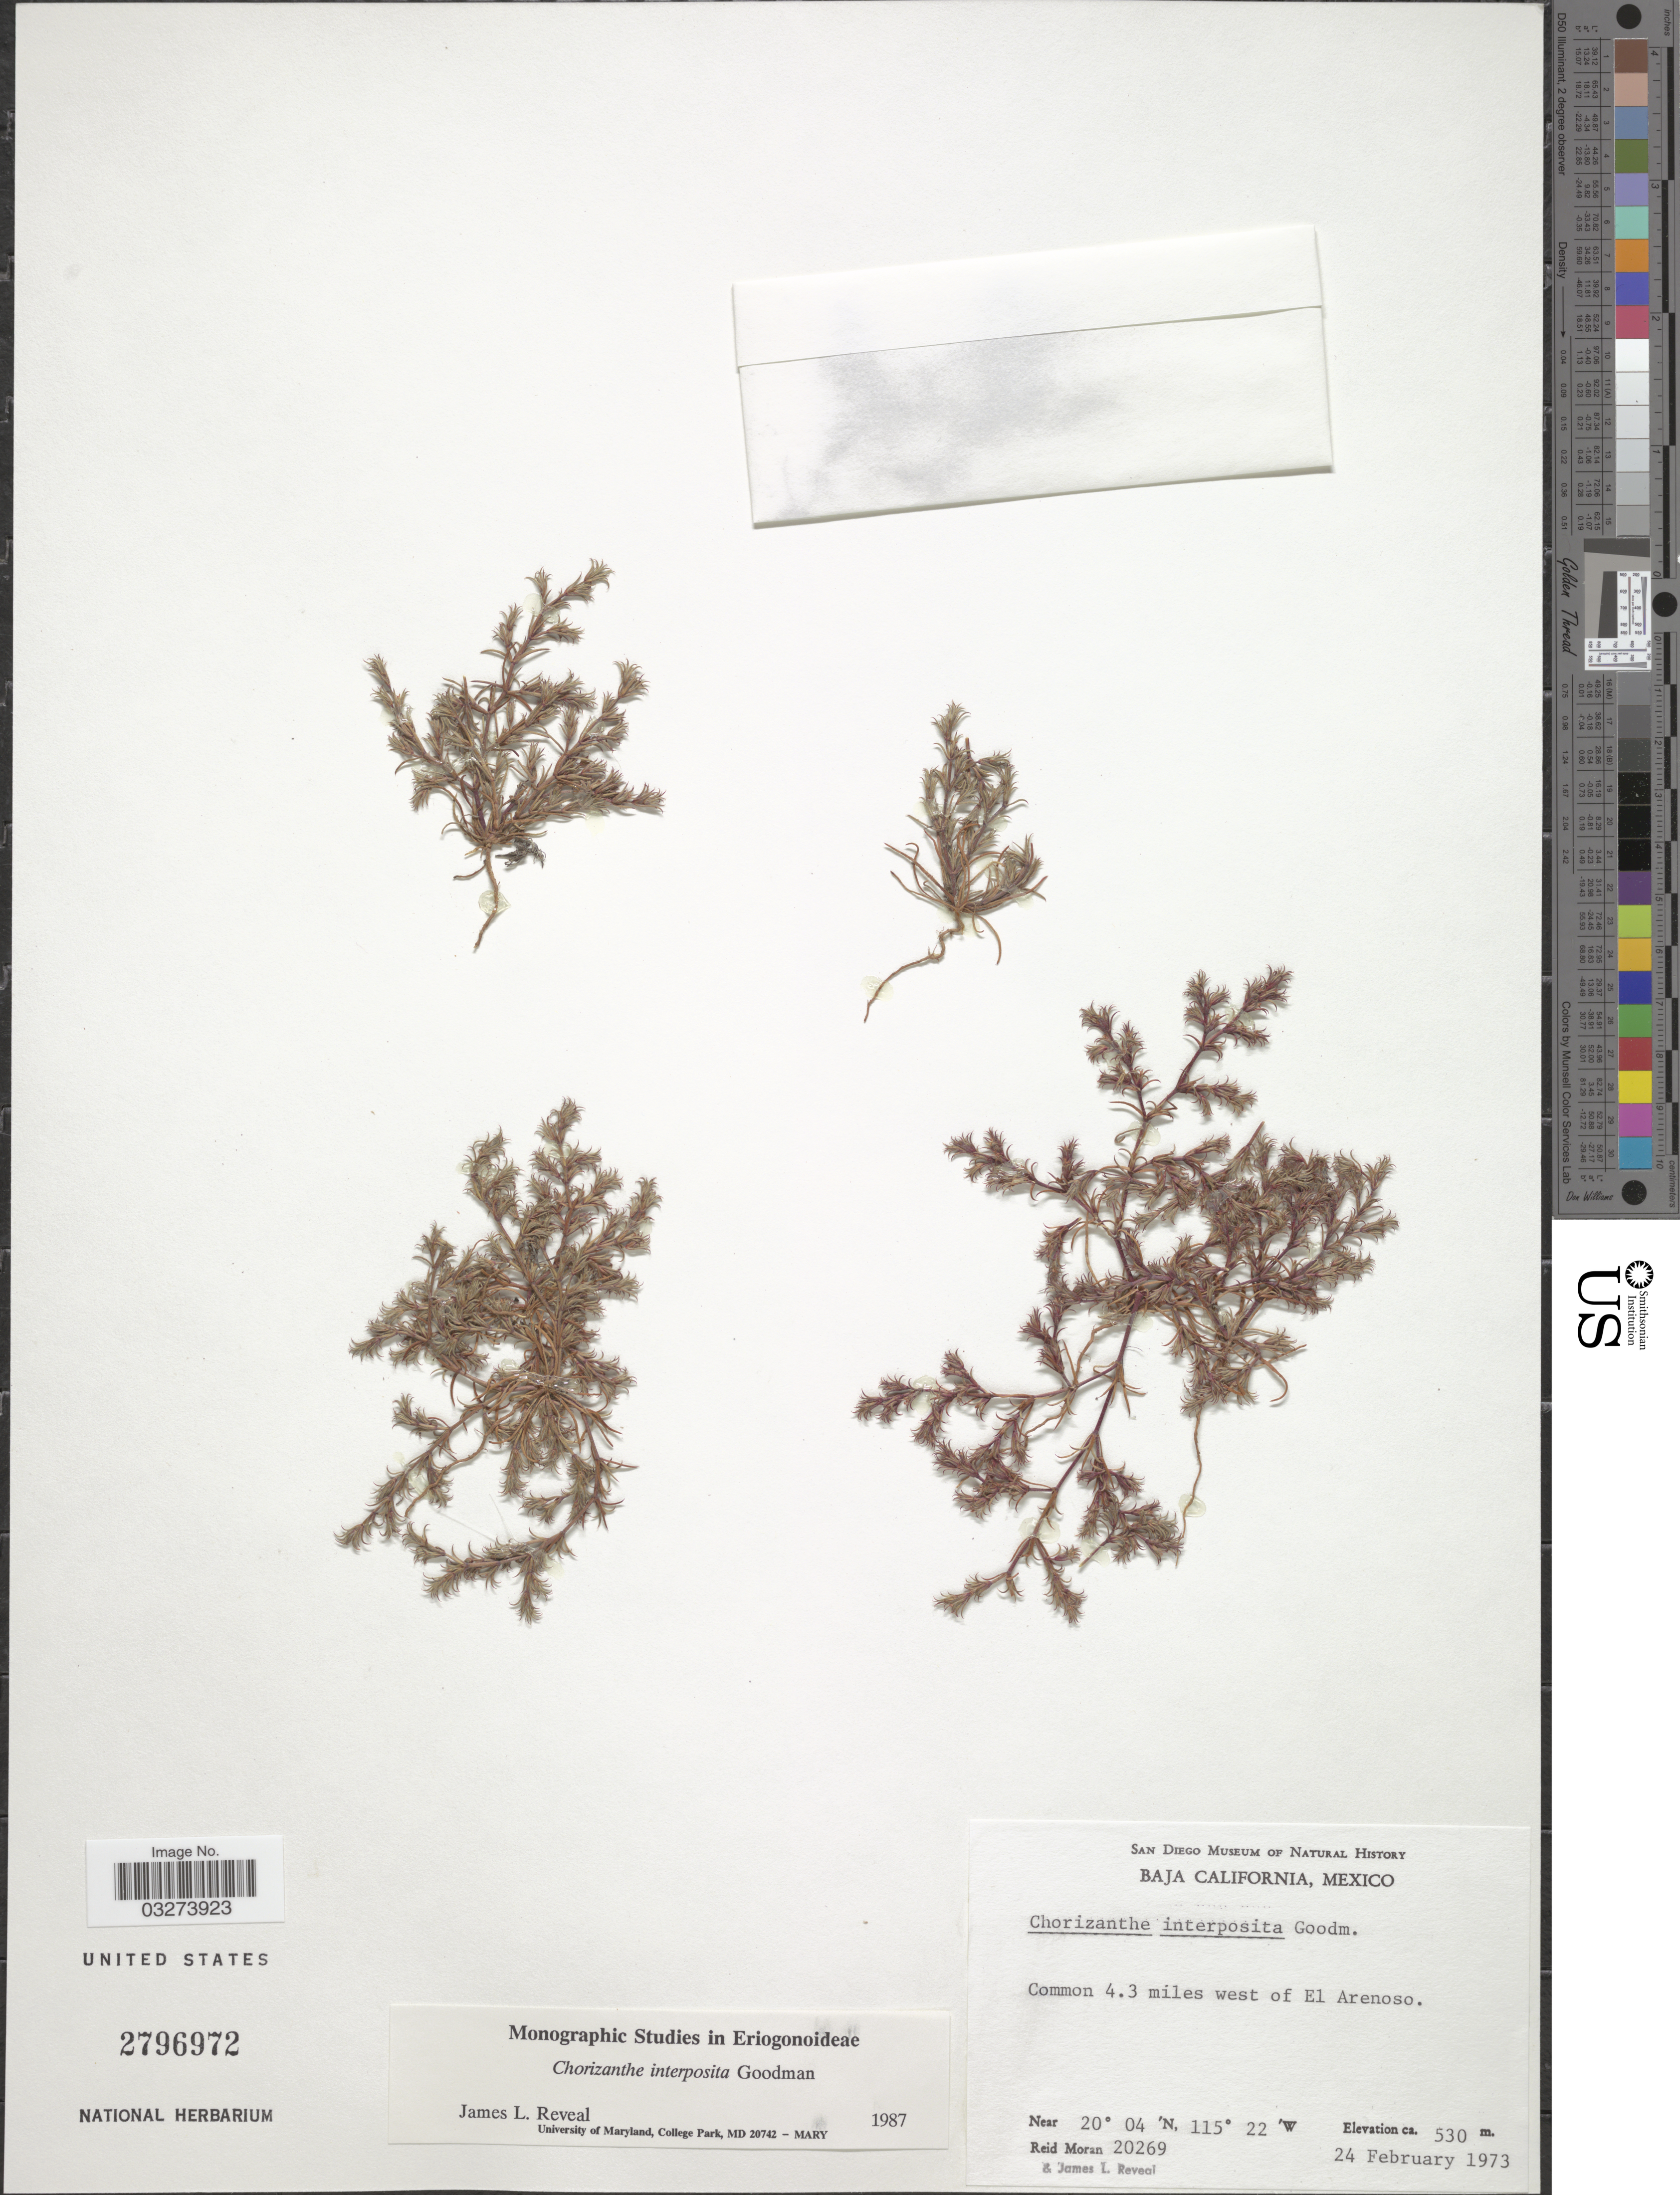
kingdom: Plantae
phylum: Tracheophyta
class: Magnoliopsida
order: Caryophyllales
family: Polygonaceae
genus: Chorizanthe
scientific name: Chorizanthe interposita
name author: Goodman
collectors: R. Moran & J. L. Reveal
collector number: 20269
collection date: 1973-02-24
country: Mexico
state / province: Baja California Norte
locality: Common 4.3 miles west of El Arenoso.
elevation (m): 530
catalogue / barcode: US 2796972